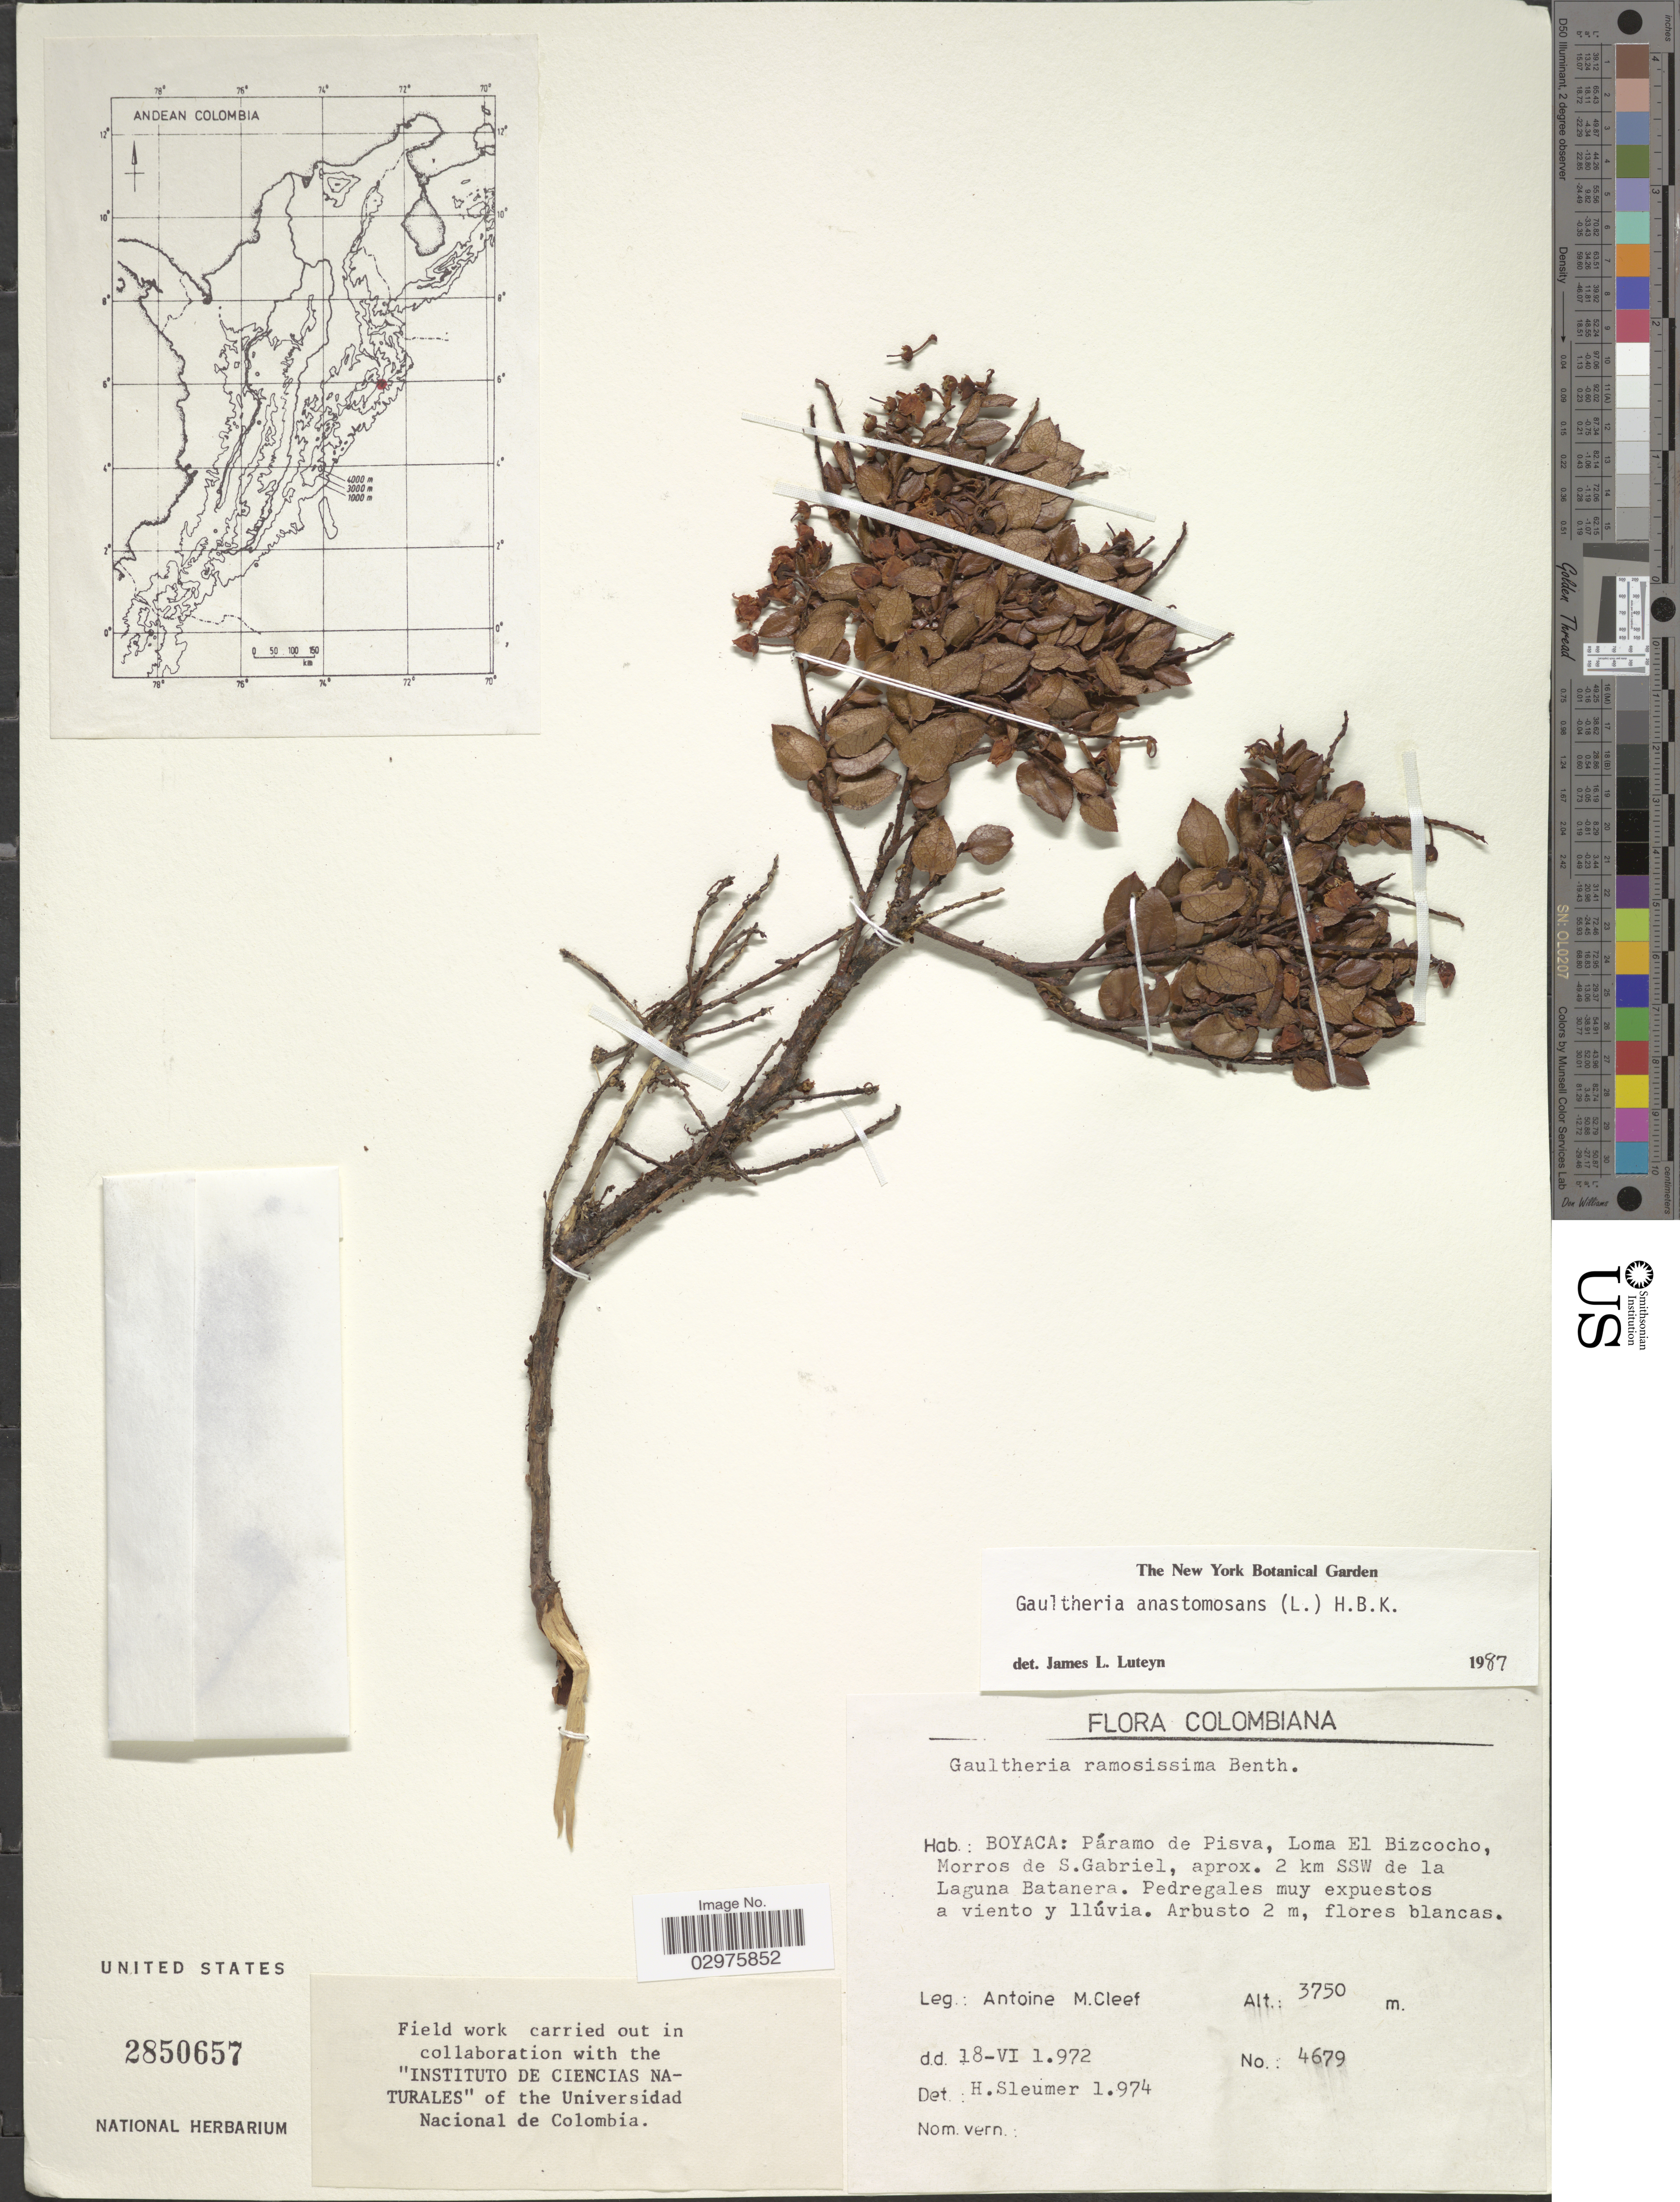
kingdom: Plantae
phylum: Tracheophyta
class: Magnoliopsida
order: Ericales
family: Ericaceae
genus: Gaultheria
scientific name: Gaultheria anastomosans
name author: (L. f.) Kunth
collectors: A. M. Cleef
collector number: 4679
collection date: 1972-06-18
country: Colombia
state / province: Boyacá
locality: Boyaca: Páramo de Pisva, Loma El Bizcocha, Morros de S. Gabriel, aprox. 2 km SSW de la Laguna Batanera.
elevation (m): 3750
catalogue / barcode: US 2850657